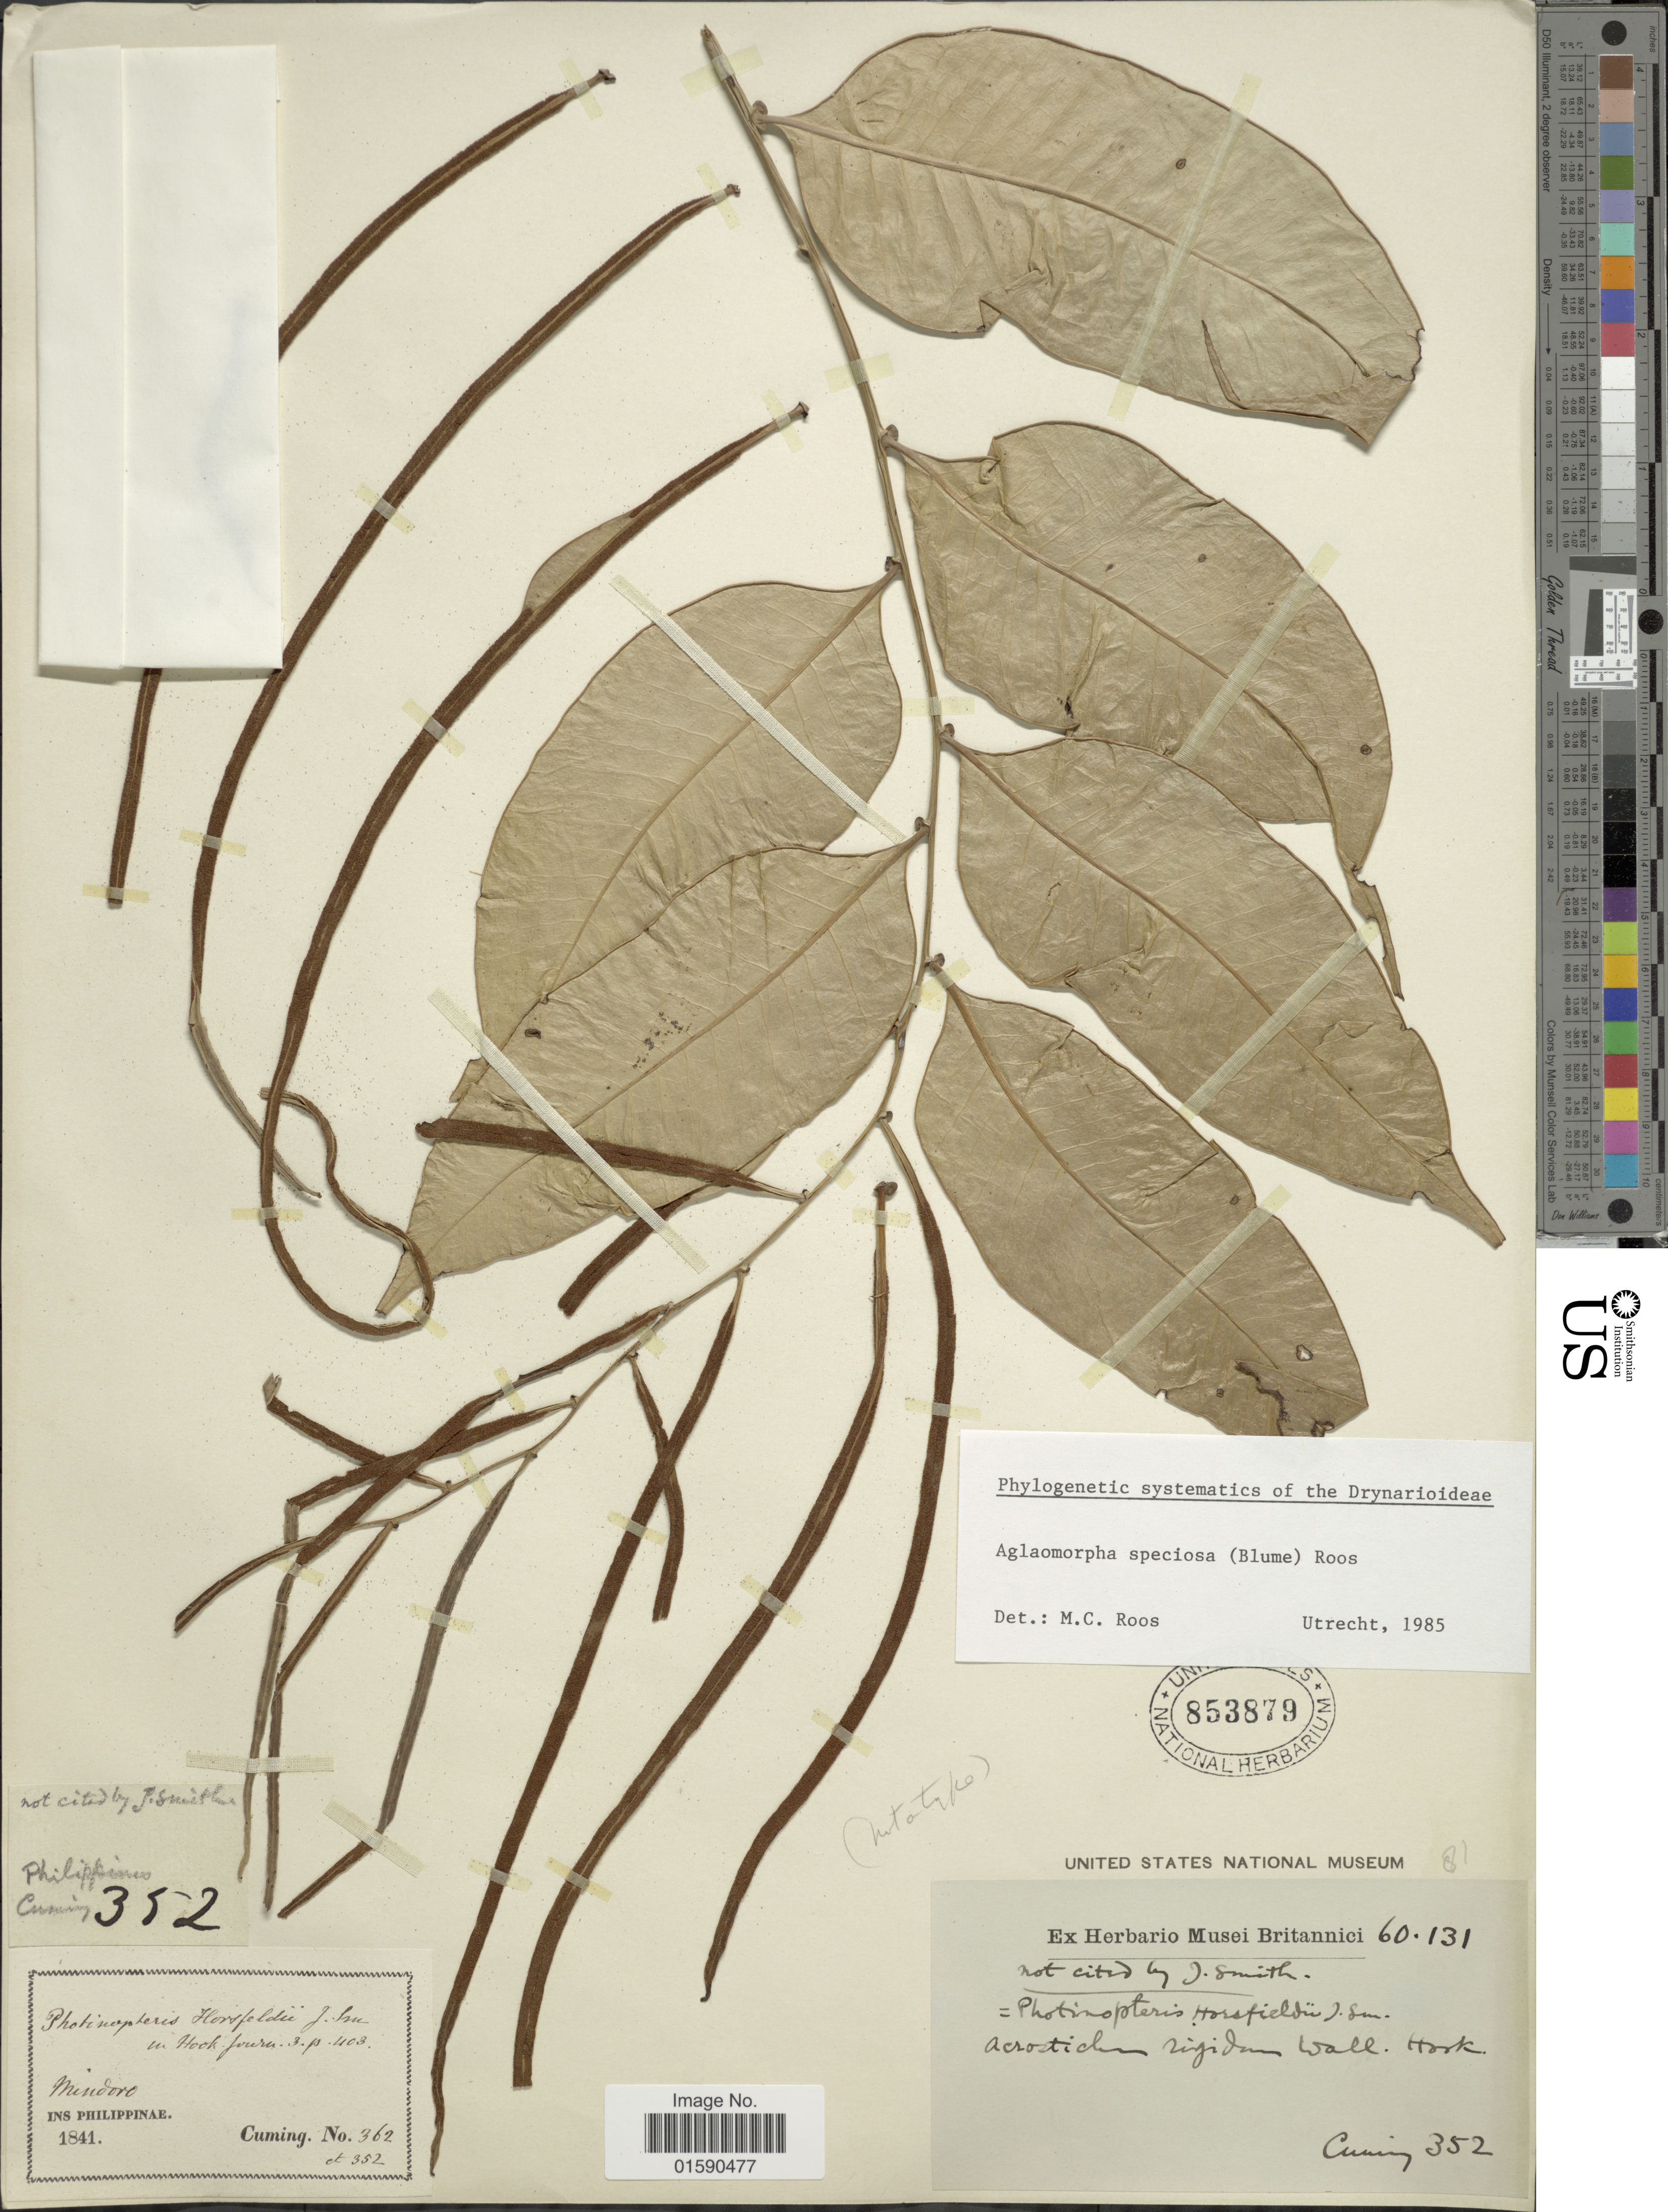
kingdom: Plantae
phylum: Tracheophyta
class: Polypodiopsida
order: Polypodiales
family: Polypodiaceae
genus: Aglaomorpha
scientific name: Aglaomorpha speciosa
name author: (Blume) M.C. Roos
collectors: -. Cuming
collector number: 352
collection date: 1841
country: Philippines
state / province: Mimaropa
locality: Mindoro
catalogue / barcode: US 853879